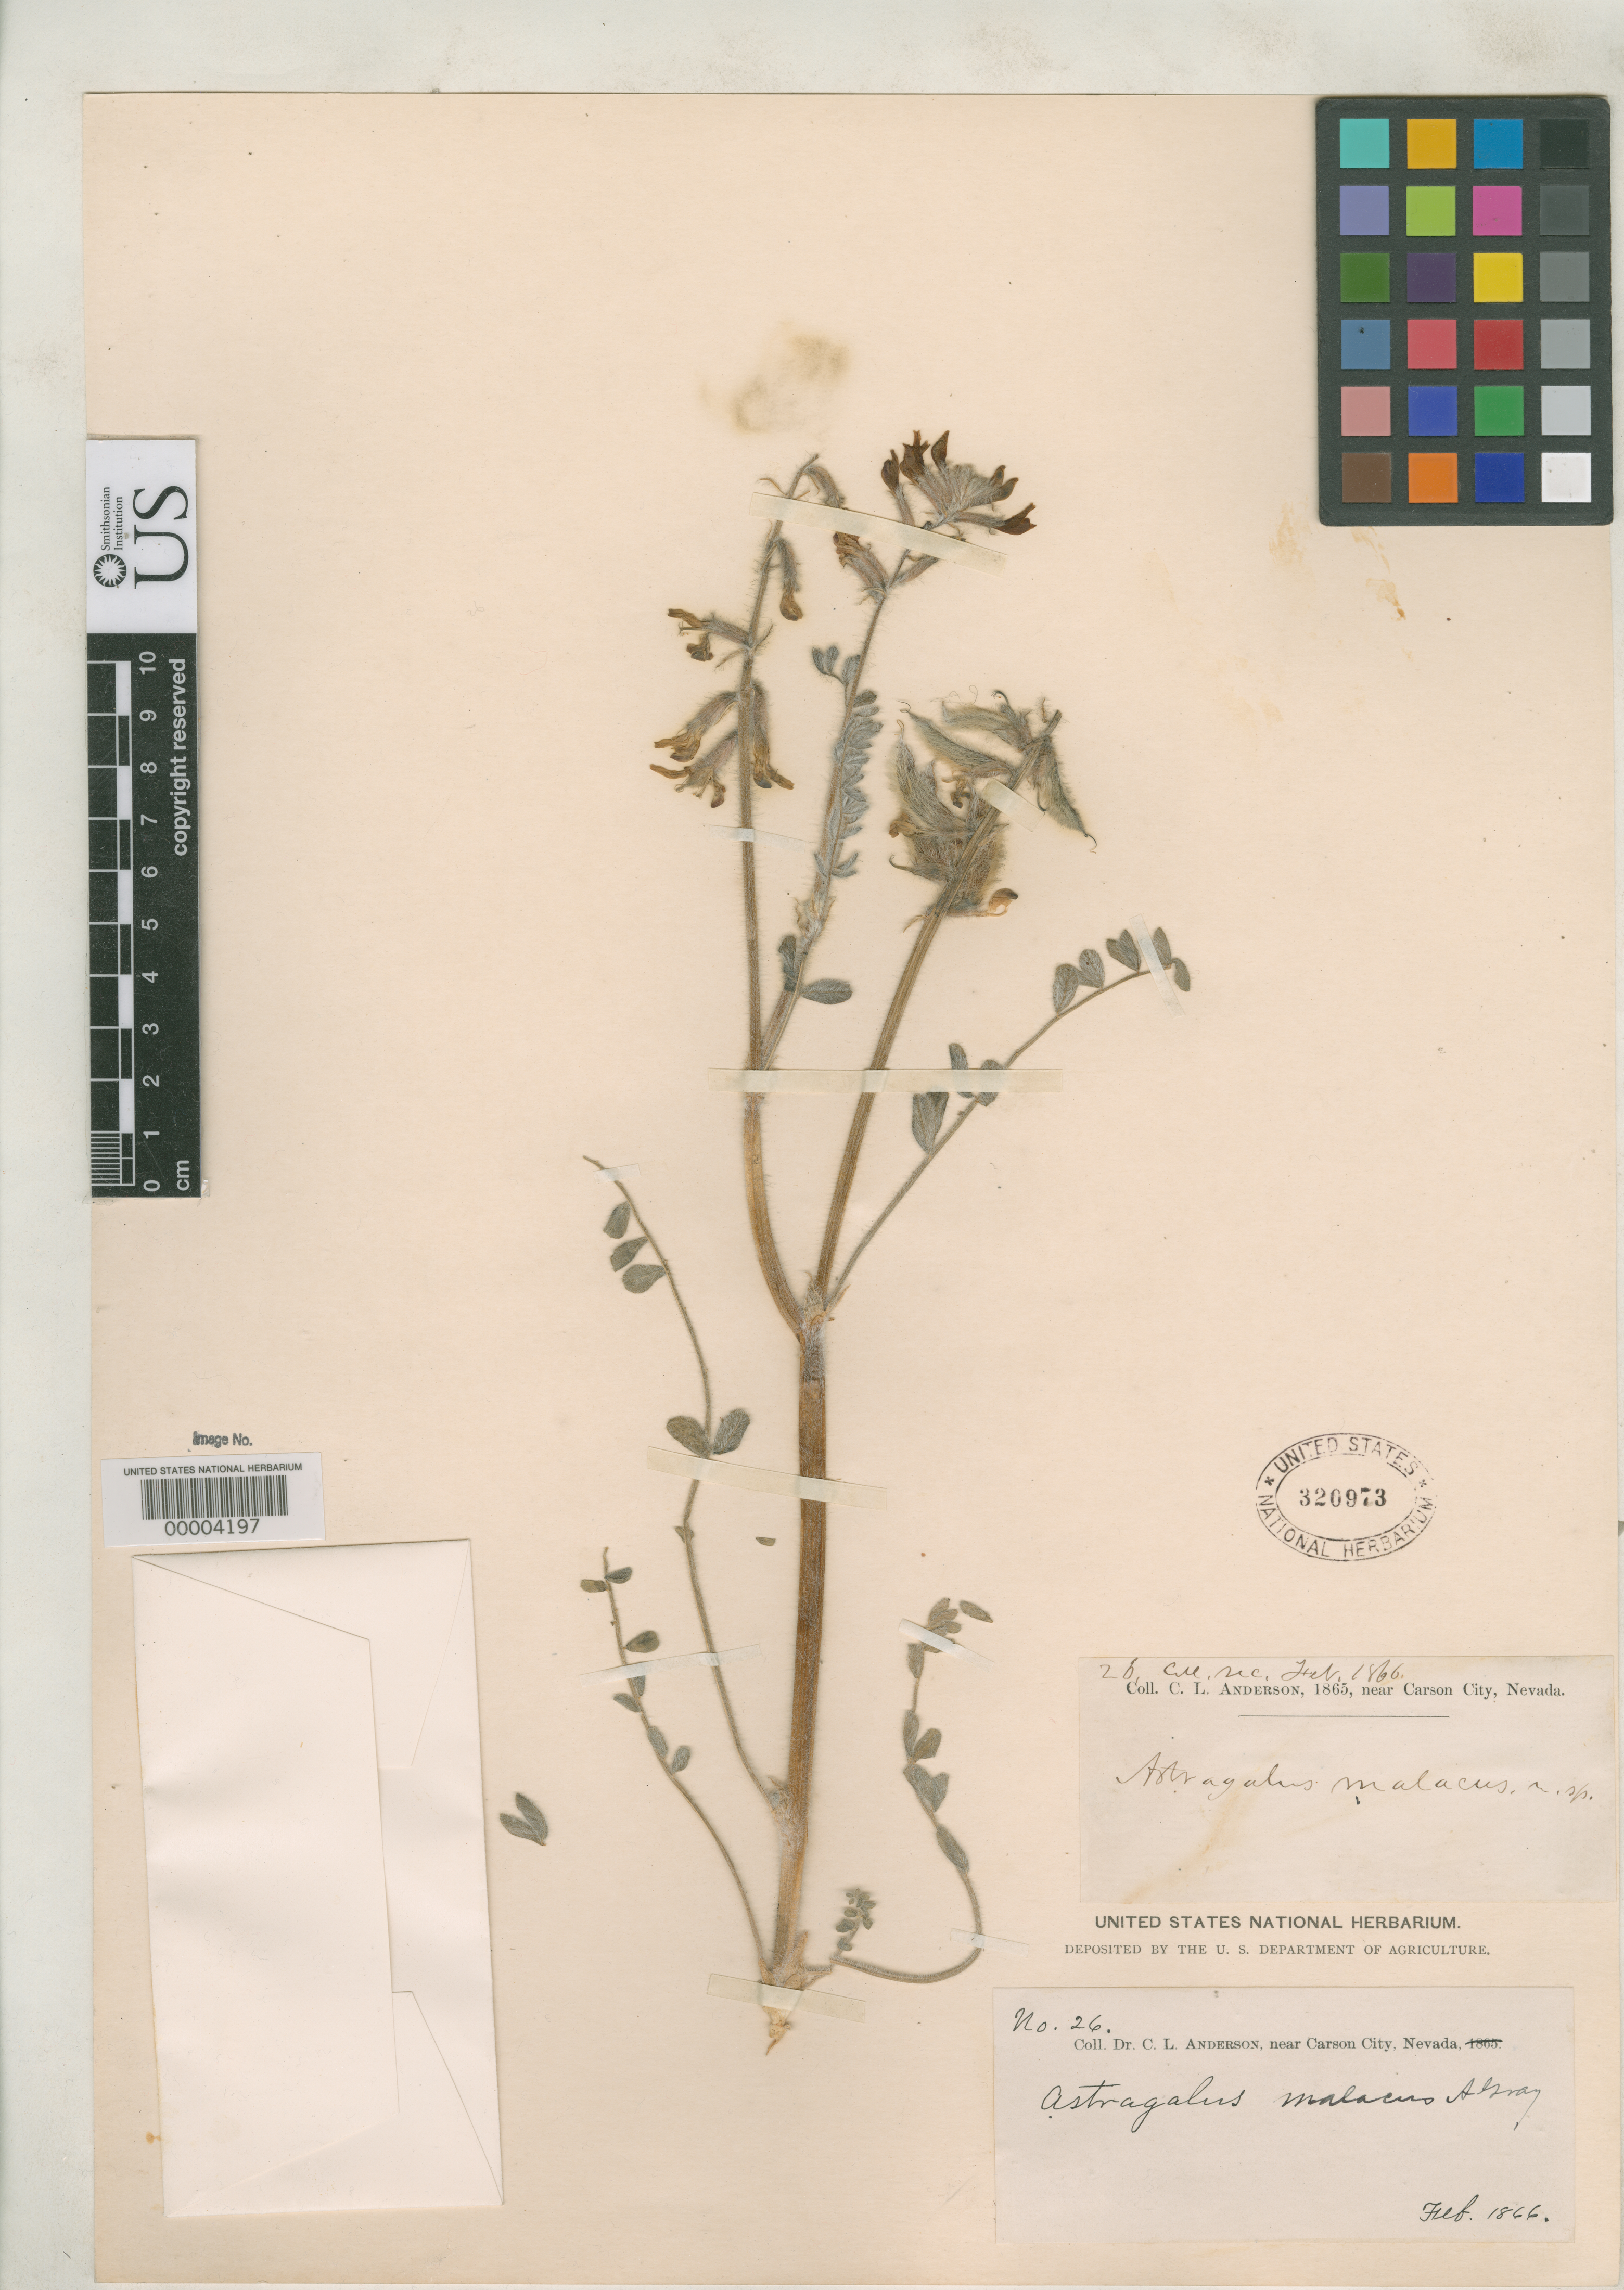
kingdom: Plantae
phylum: Tracheophyta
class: Magnoliopsida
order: Fabales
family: Fabaceae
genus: Astragalus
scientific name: Astragalus malacus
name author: A. Gray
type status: Isolectotype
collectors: C. L. Anderson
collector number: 26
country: United States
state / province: Nevada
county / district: Ormsby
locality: Near Carson City.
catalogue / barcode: US 320973